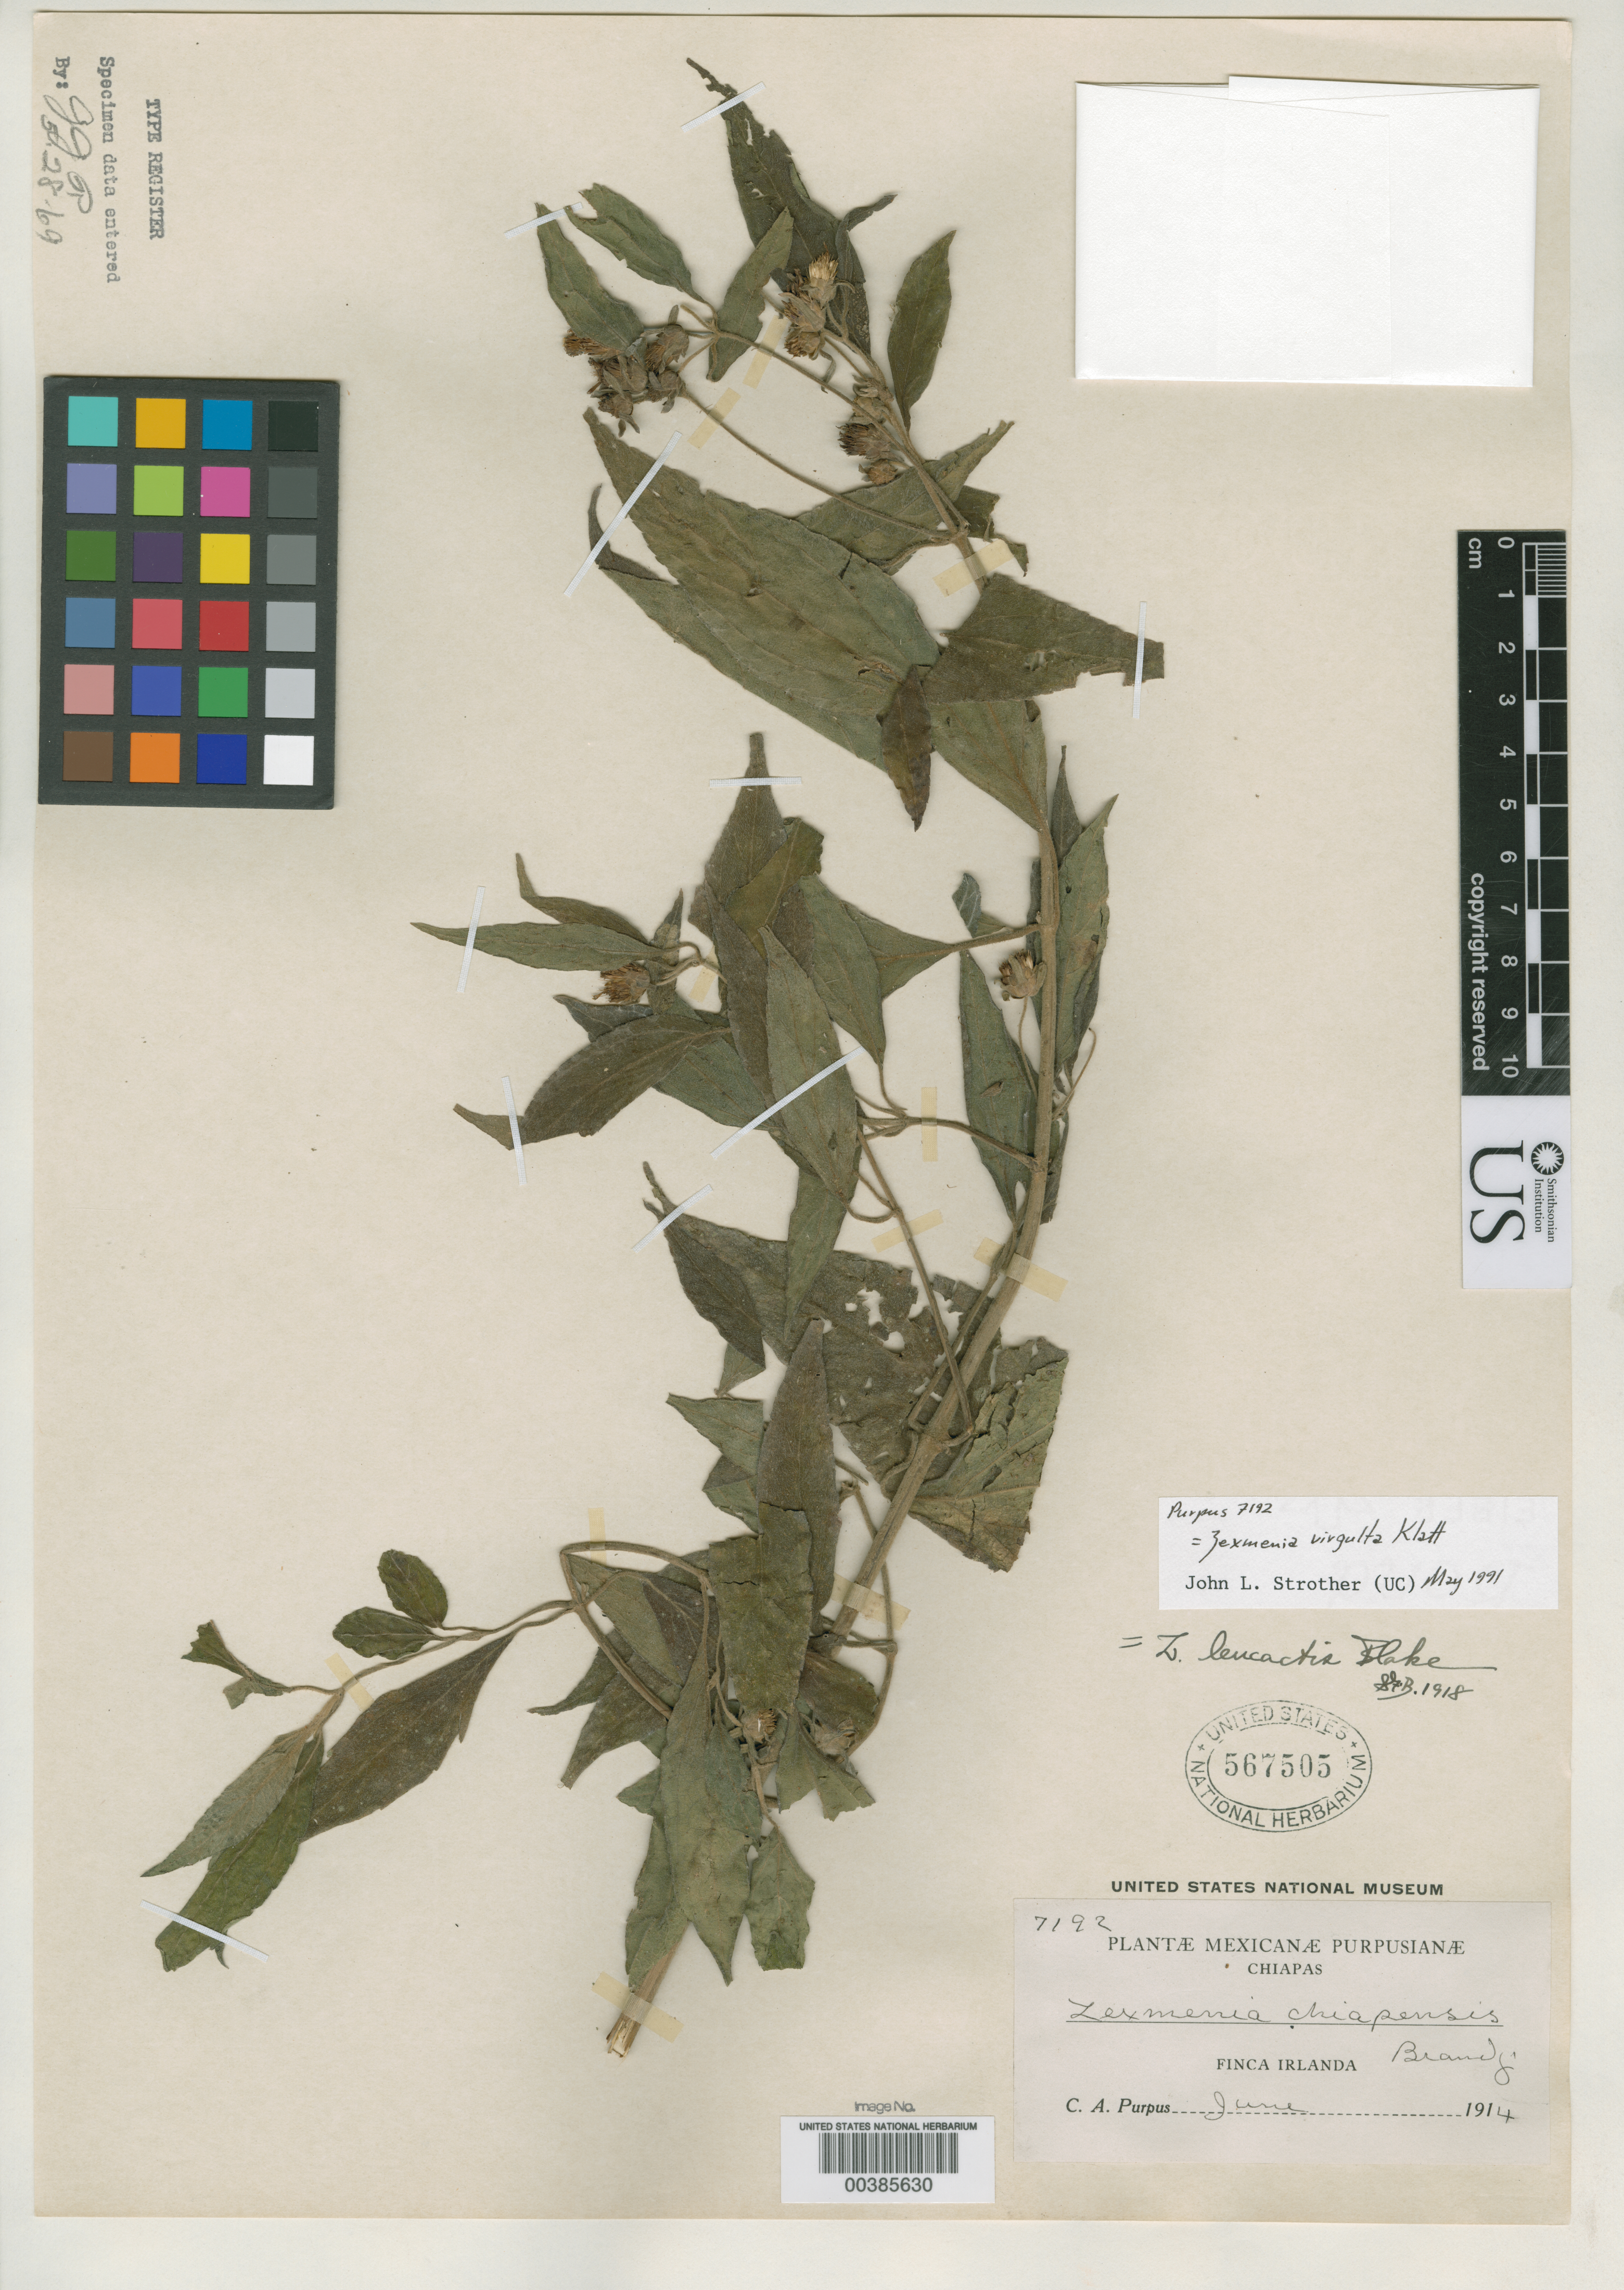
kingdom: Plantae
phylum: Tracheophyta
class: Magnoliopsida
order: Asterales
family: Asteraceae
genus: Zexmenia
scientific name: Zexmenia chiapensis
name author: Brandegee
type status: Isotype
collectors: C. A. Purpus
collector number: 7192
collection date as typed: Jun 1914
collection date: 1914-06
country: Mexico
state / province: Chiapas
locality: Finca Irlanda.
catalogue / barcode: US 567505